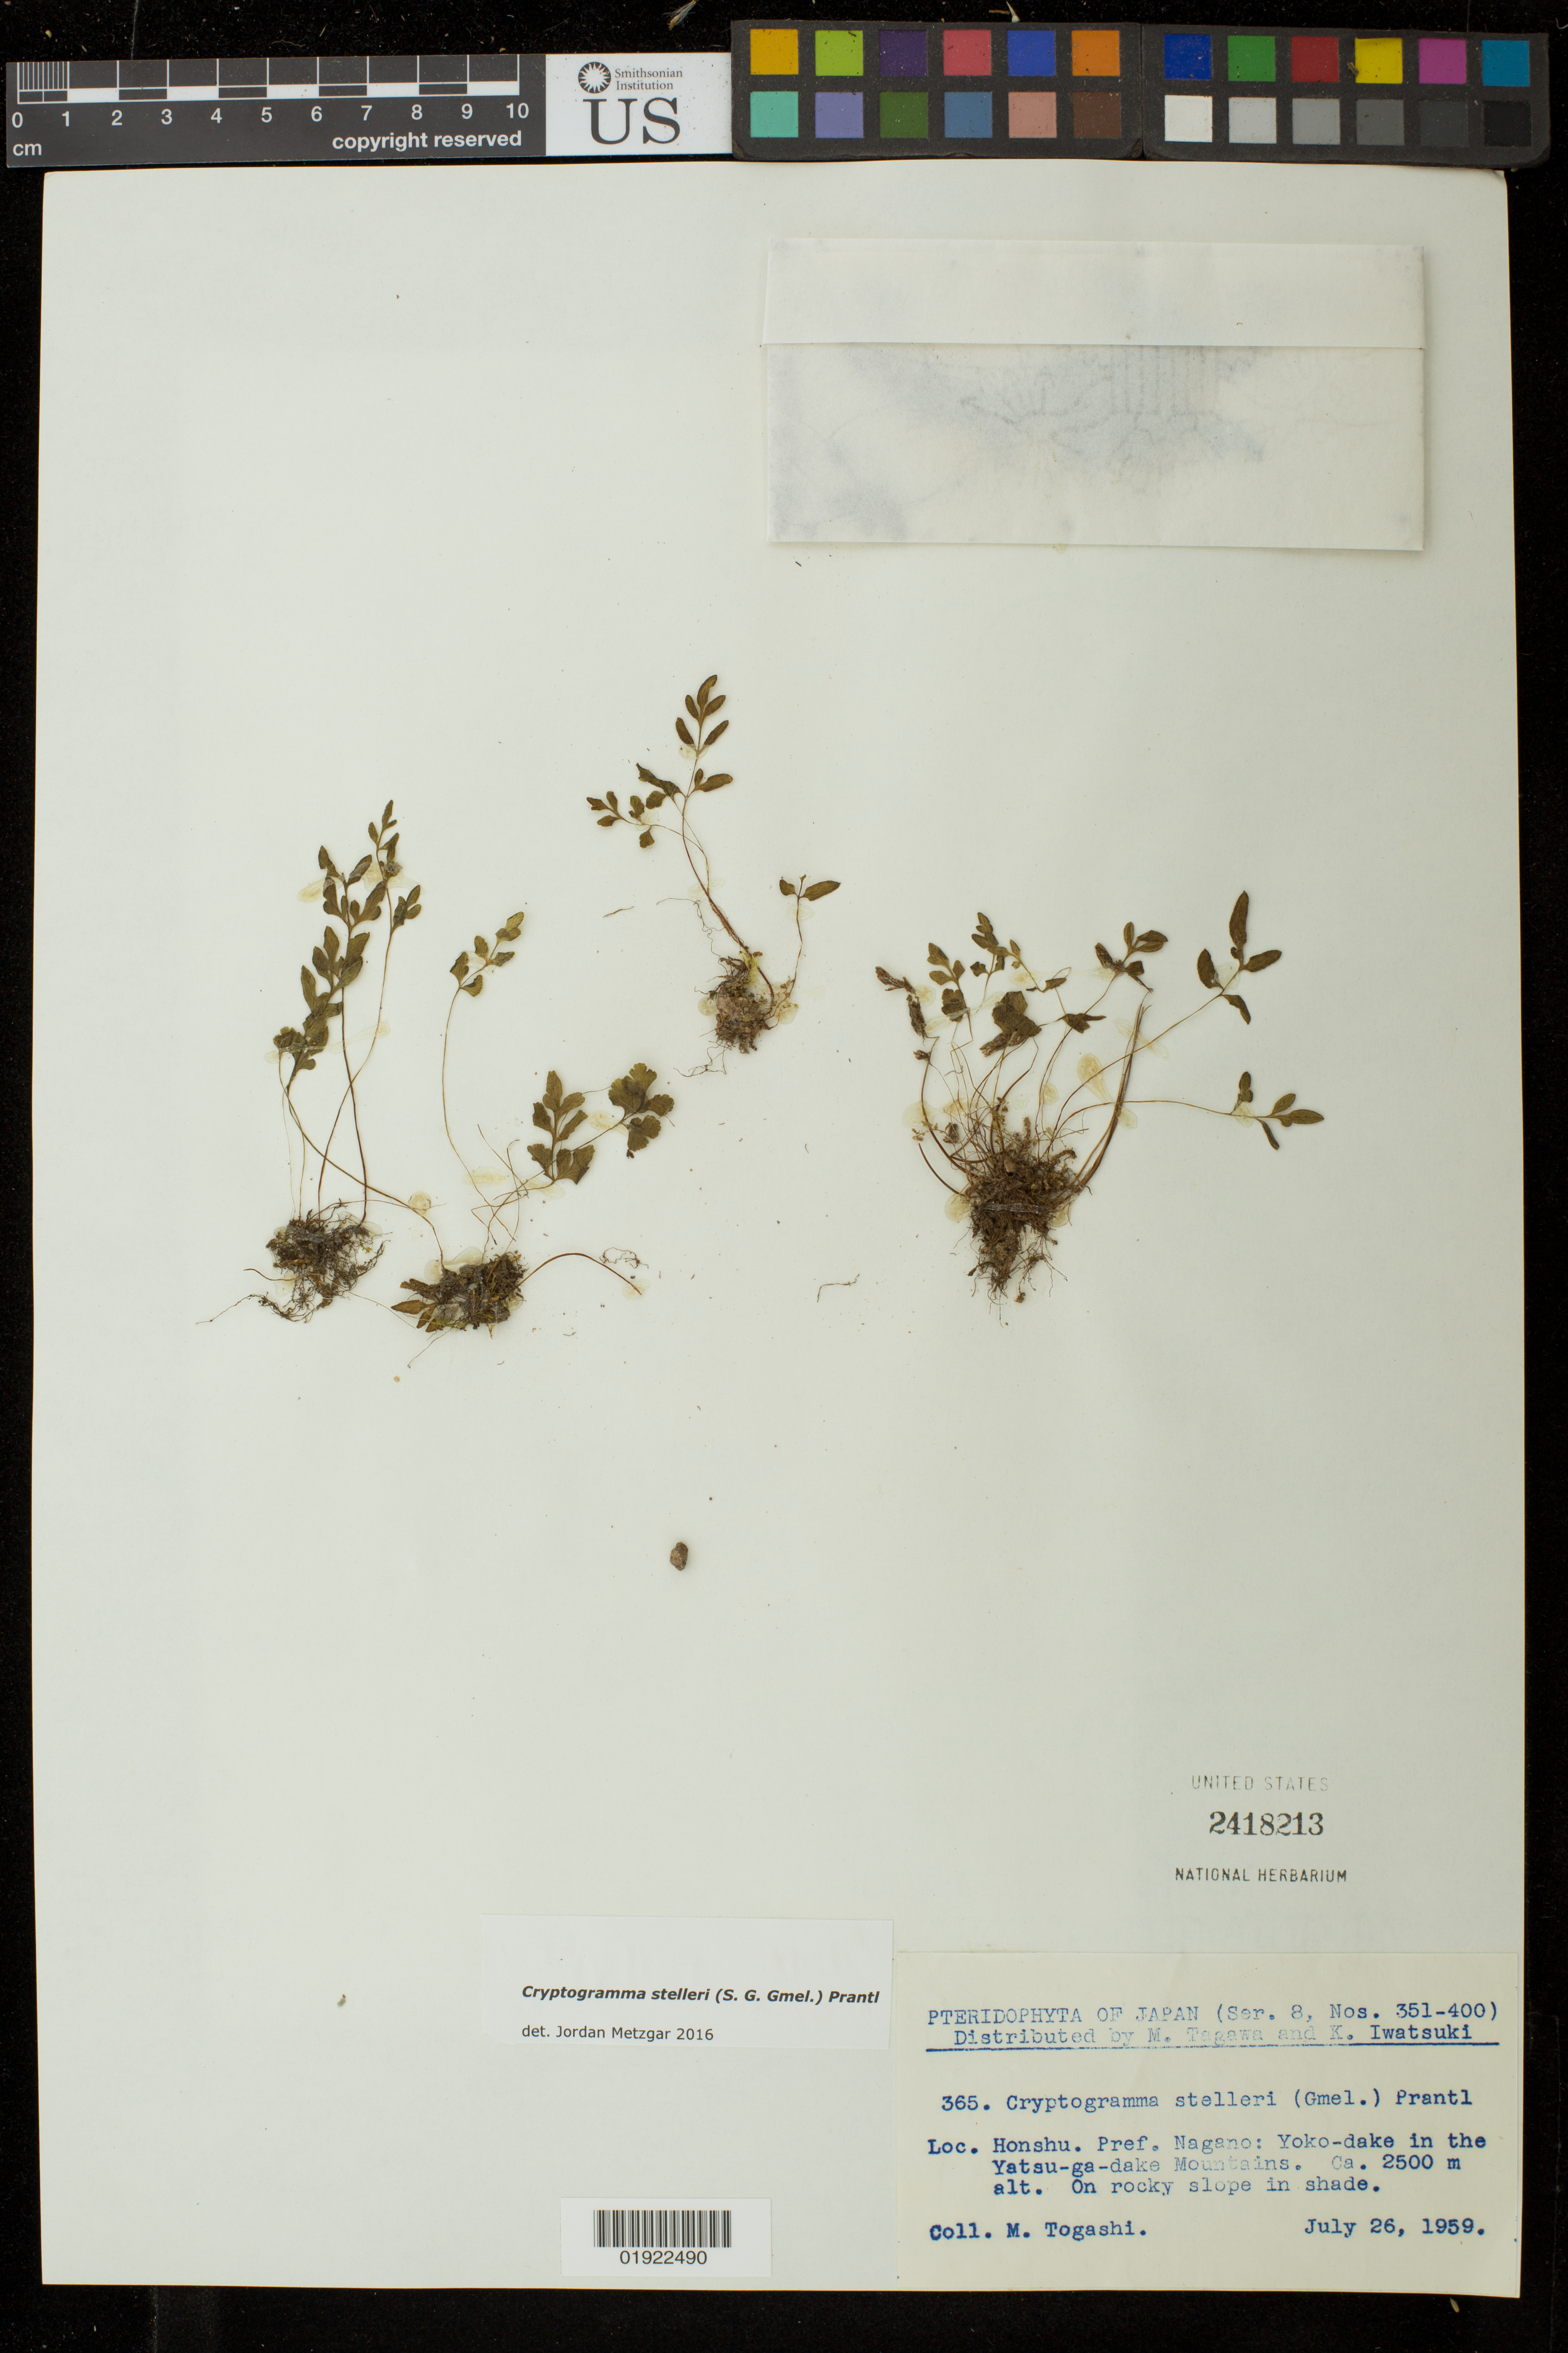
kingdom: Plantae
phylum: Tracheophyta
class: Polypodiopsida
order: Polypodiales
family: Pteridaceae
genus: Cryptogramma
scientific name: Cryptogramma stelleri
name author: (S.G. Gmel.) Prantl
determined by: Metzgar, Jordan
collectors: M. Togashi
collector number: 365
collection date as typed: July 26, 1959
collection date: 1959-07-26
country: Japan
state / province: Nagano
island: Honshu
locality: Honshu, Yoko-dake in the Yatsu-ga-dake Mountains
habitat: on rocky slope in shade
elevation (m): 2500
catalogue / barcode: US 2418213